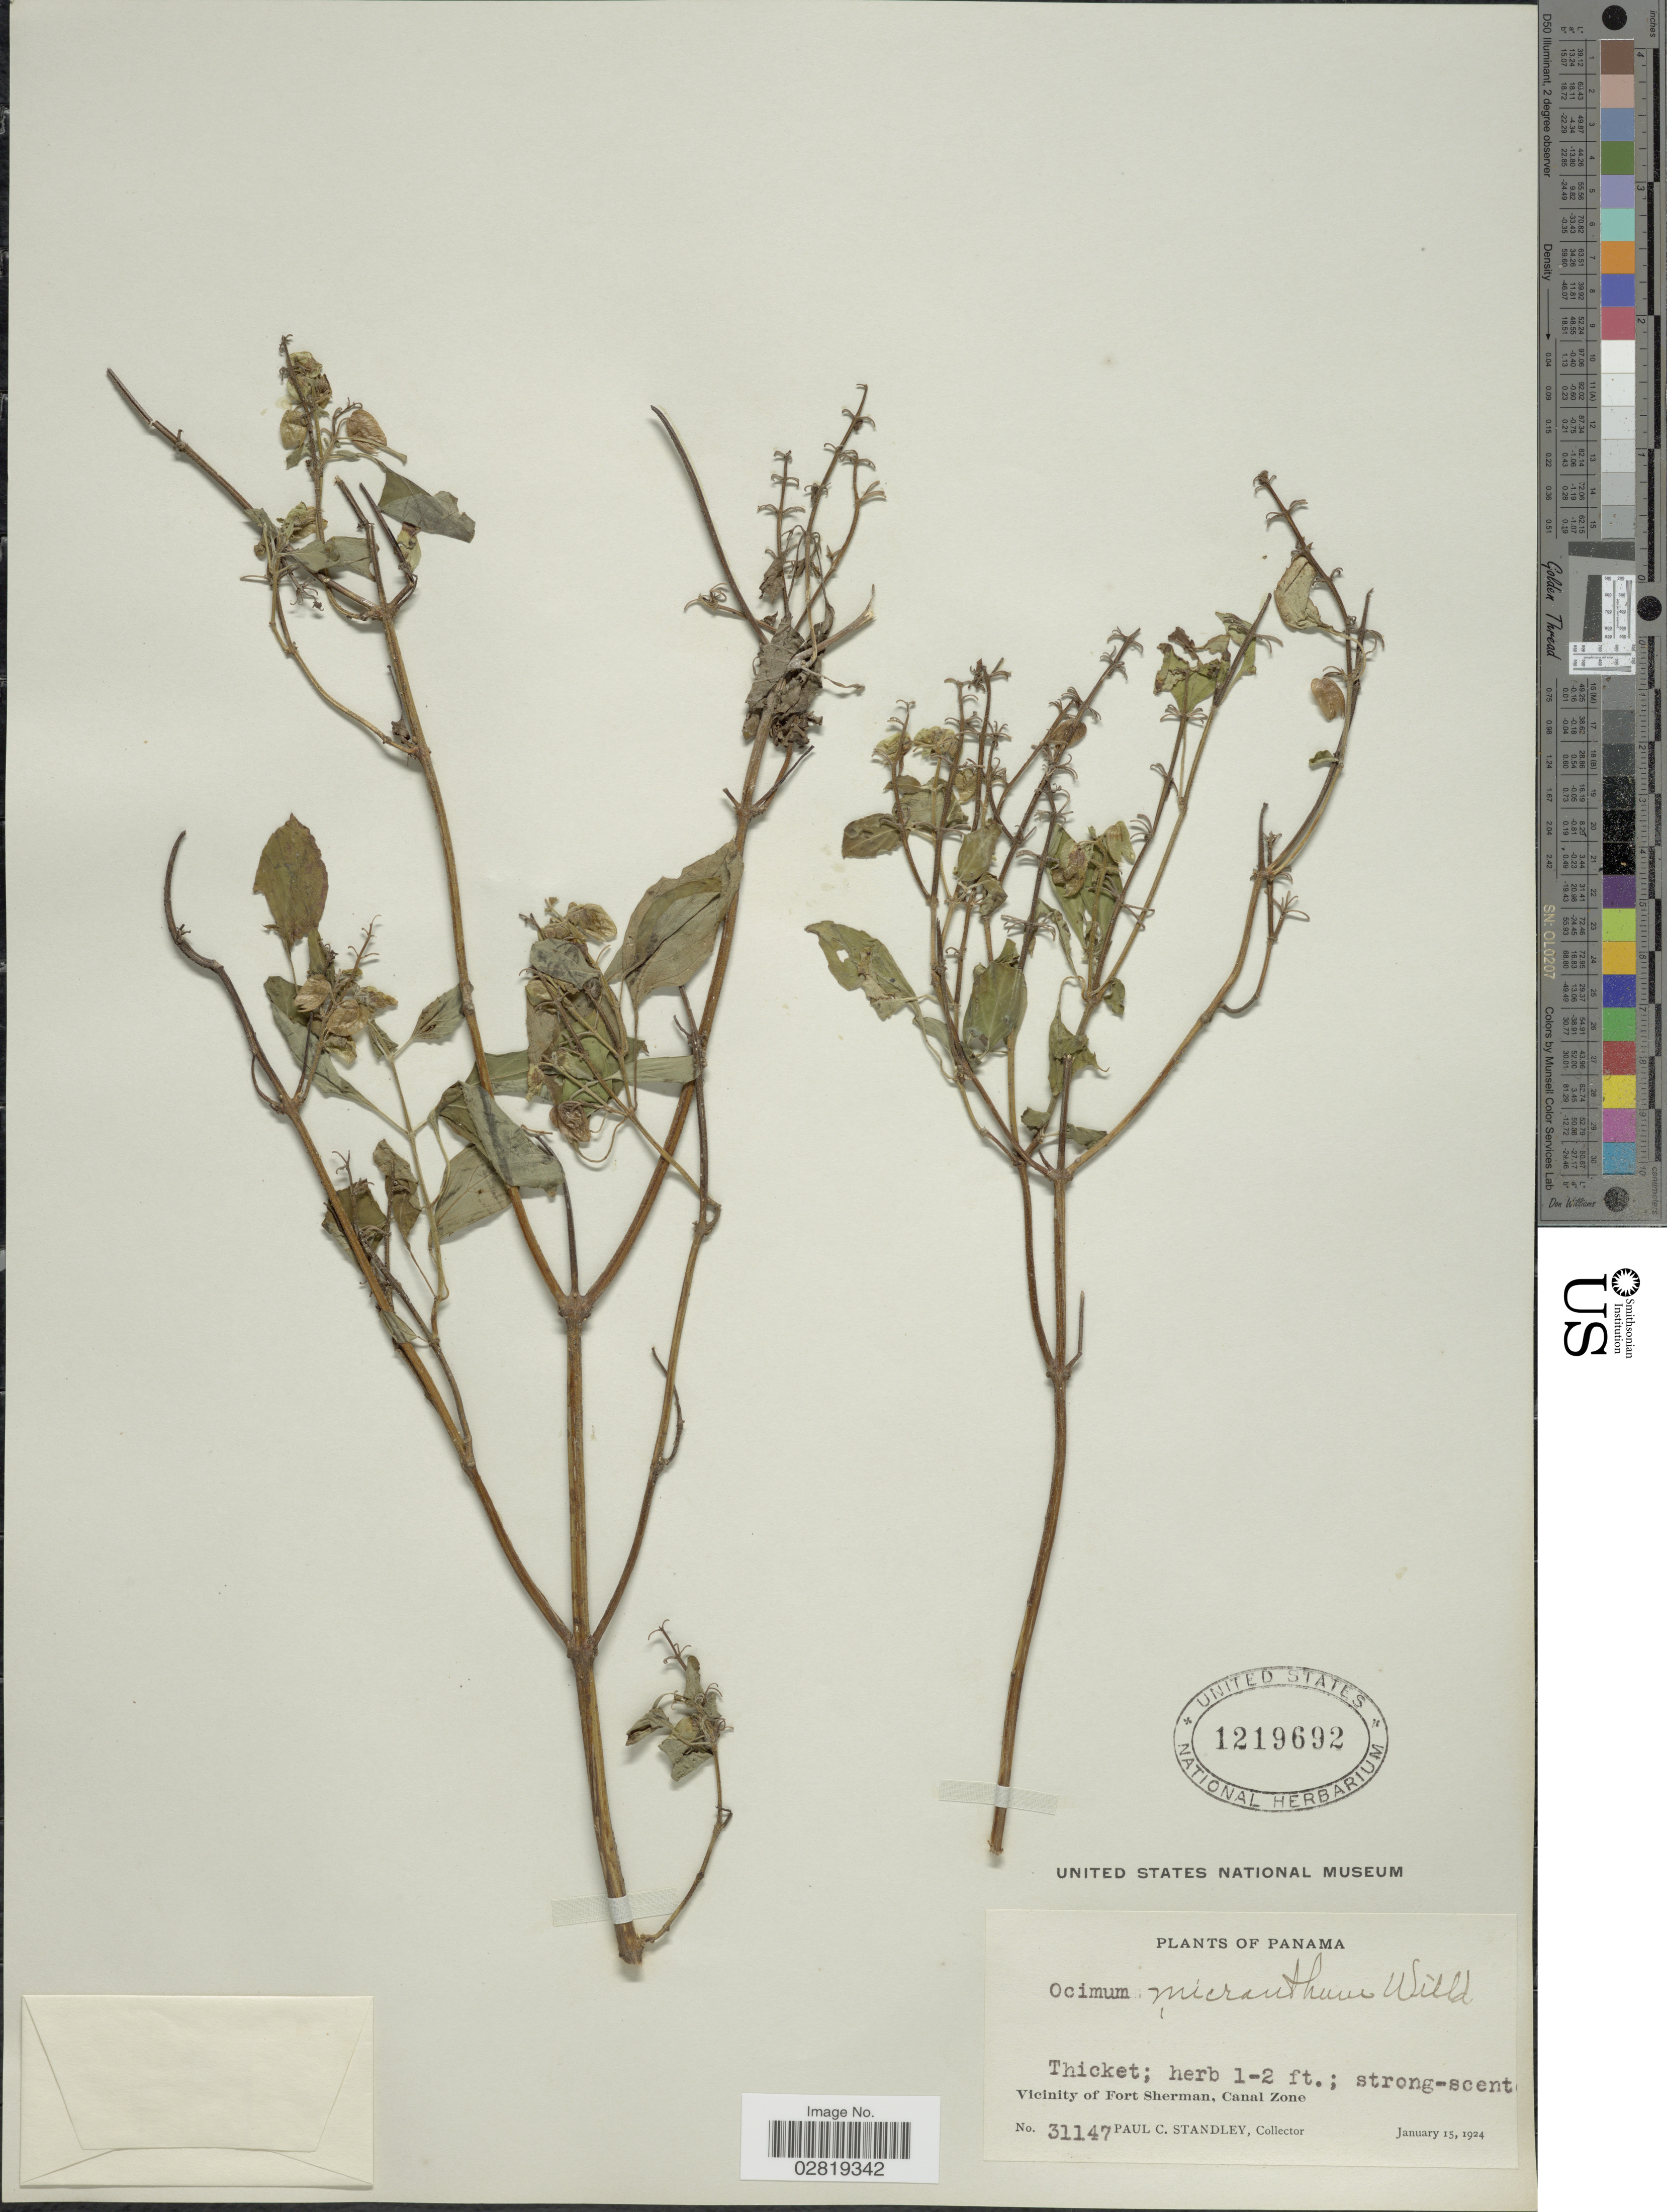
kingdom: Plantae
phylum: Tracheophyta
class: Magnoliopsida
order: Lamiales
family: Lamiaceae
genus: Ocimum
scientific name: Ocimum campechianum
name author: Mill.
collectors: P. C. Standley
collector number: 31147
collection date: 1924-01-15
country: Panama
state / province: Colón / Panamá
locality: Vicinity of Fort Sherman, Canal Zone.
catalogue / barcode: US 1219692